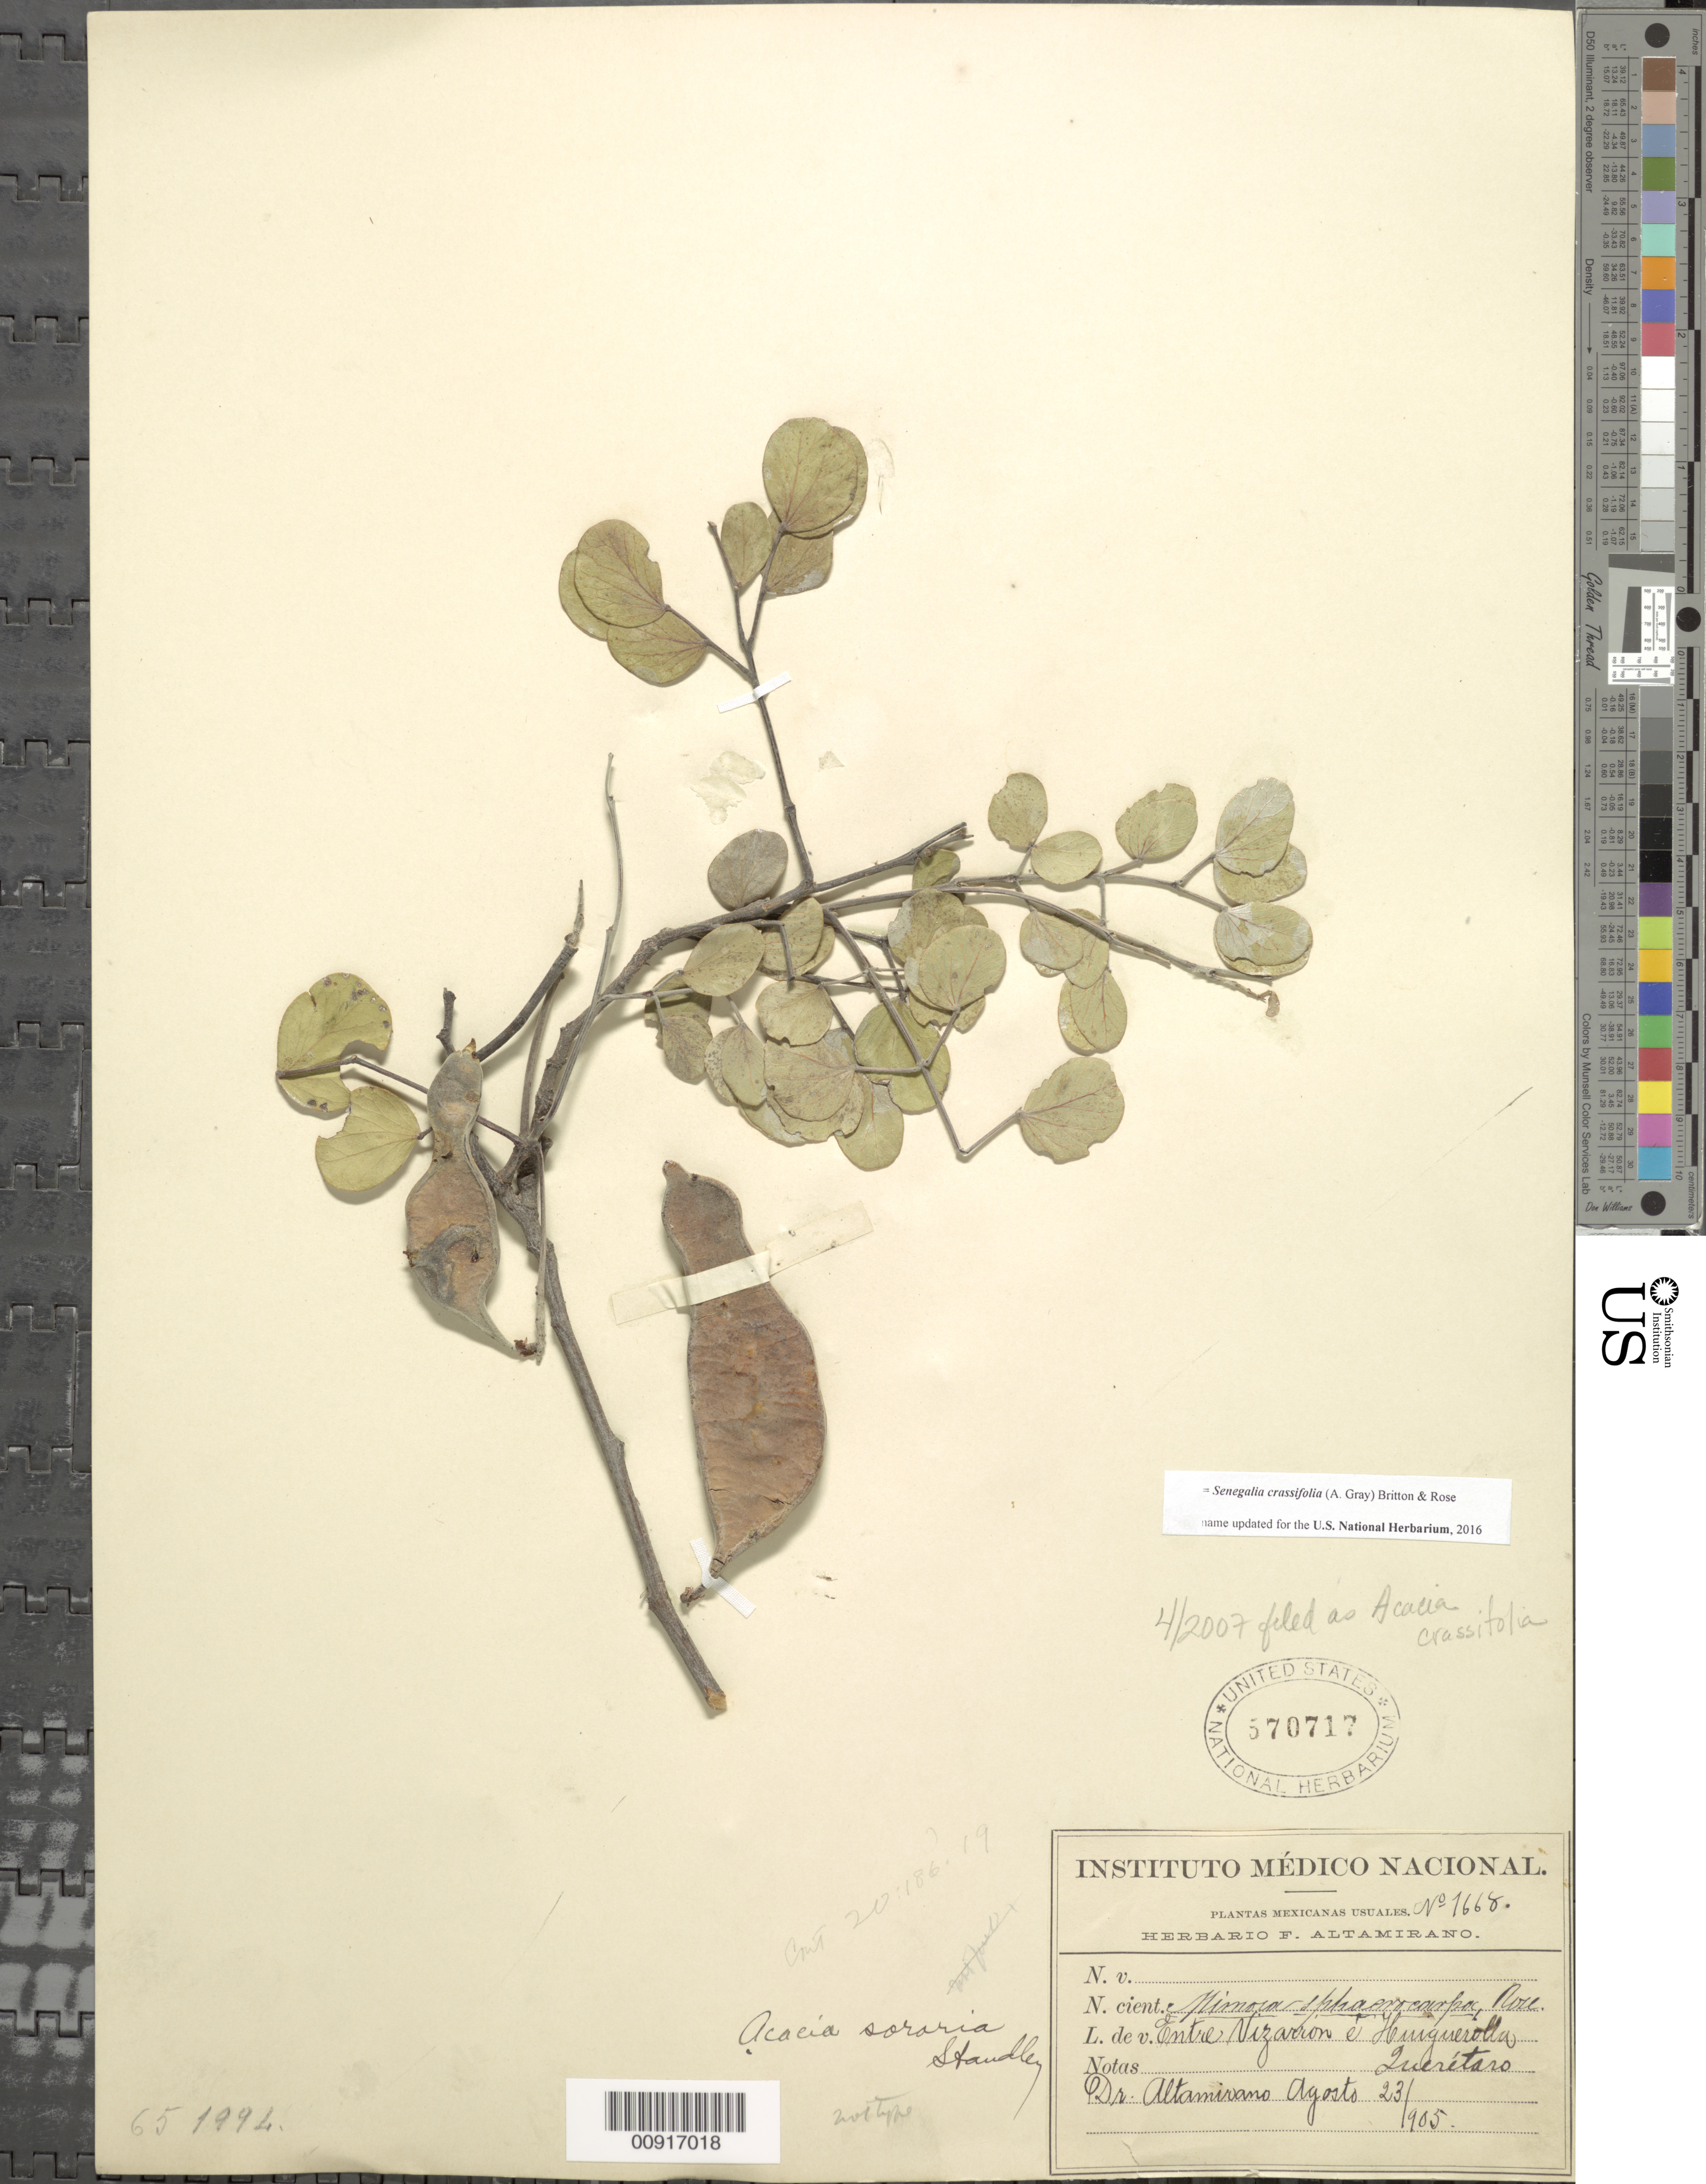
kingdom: Plantae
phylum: Tracheophyta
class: Magnoliopsida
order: Fabales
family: Fabaceae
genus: Senegalia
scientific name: Senegalia crassifolia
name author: (A. Gray) Britton & Rose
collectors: F. Altamirano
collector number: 1668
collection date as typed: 23 Aug 1905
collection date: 1905-08-23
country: Mexico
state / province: Querétaro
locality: Entre Vizarrón e Huiguerilla [sic], Querétaro.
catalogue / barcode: US 570717